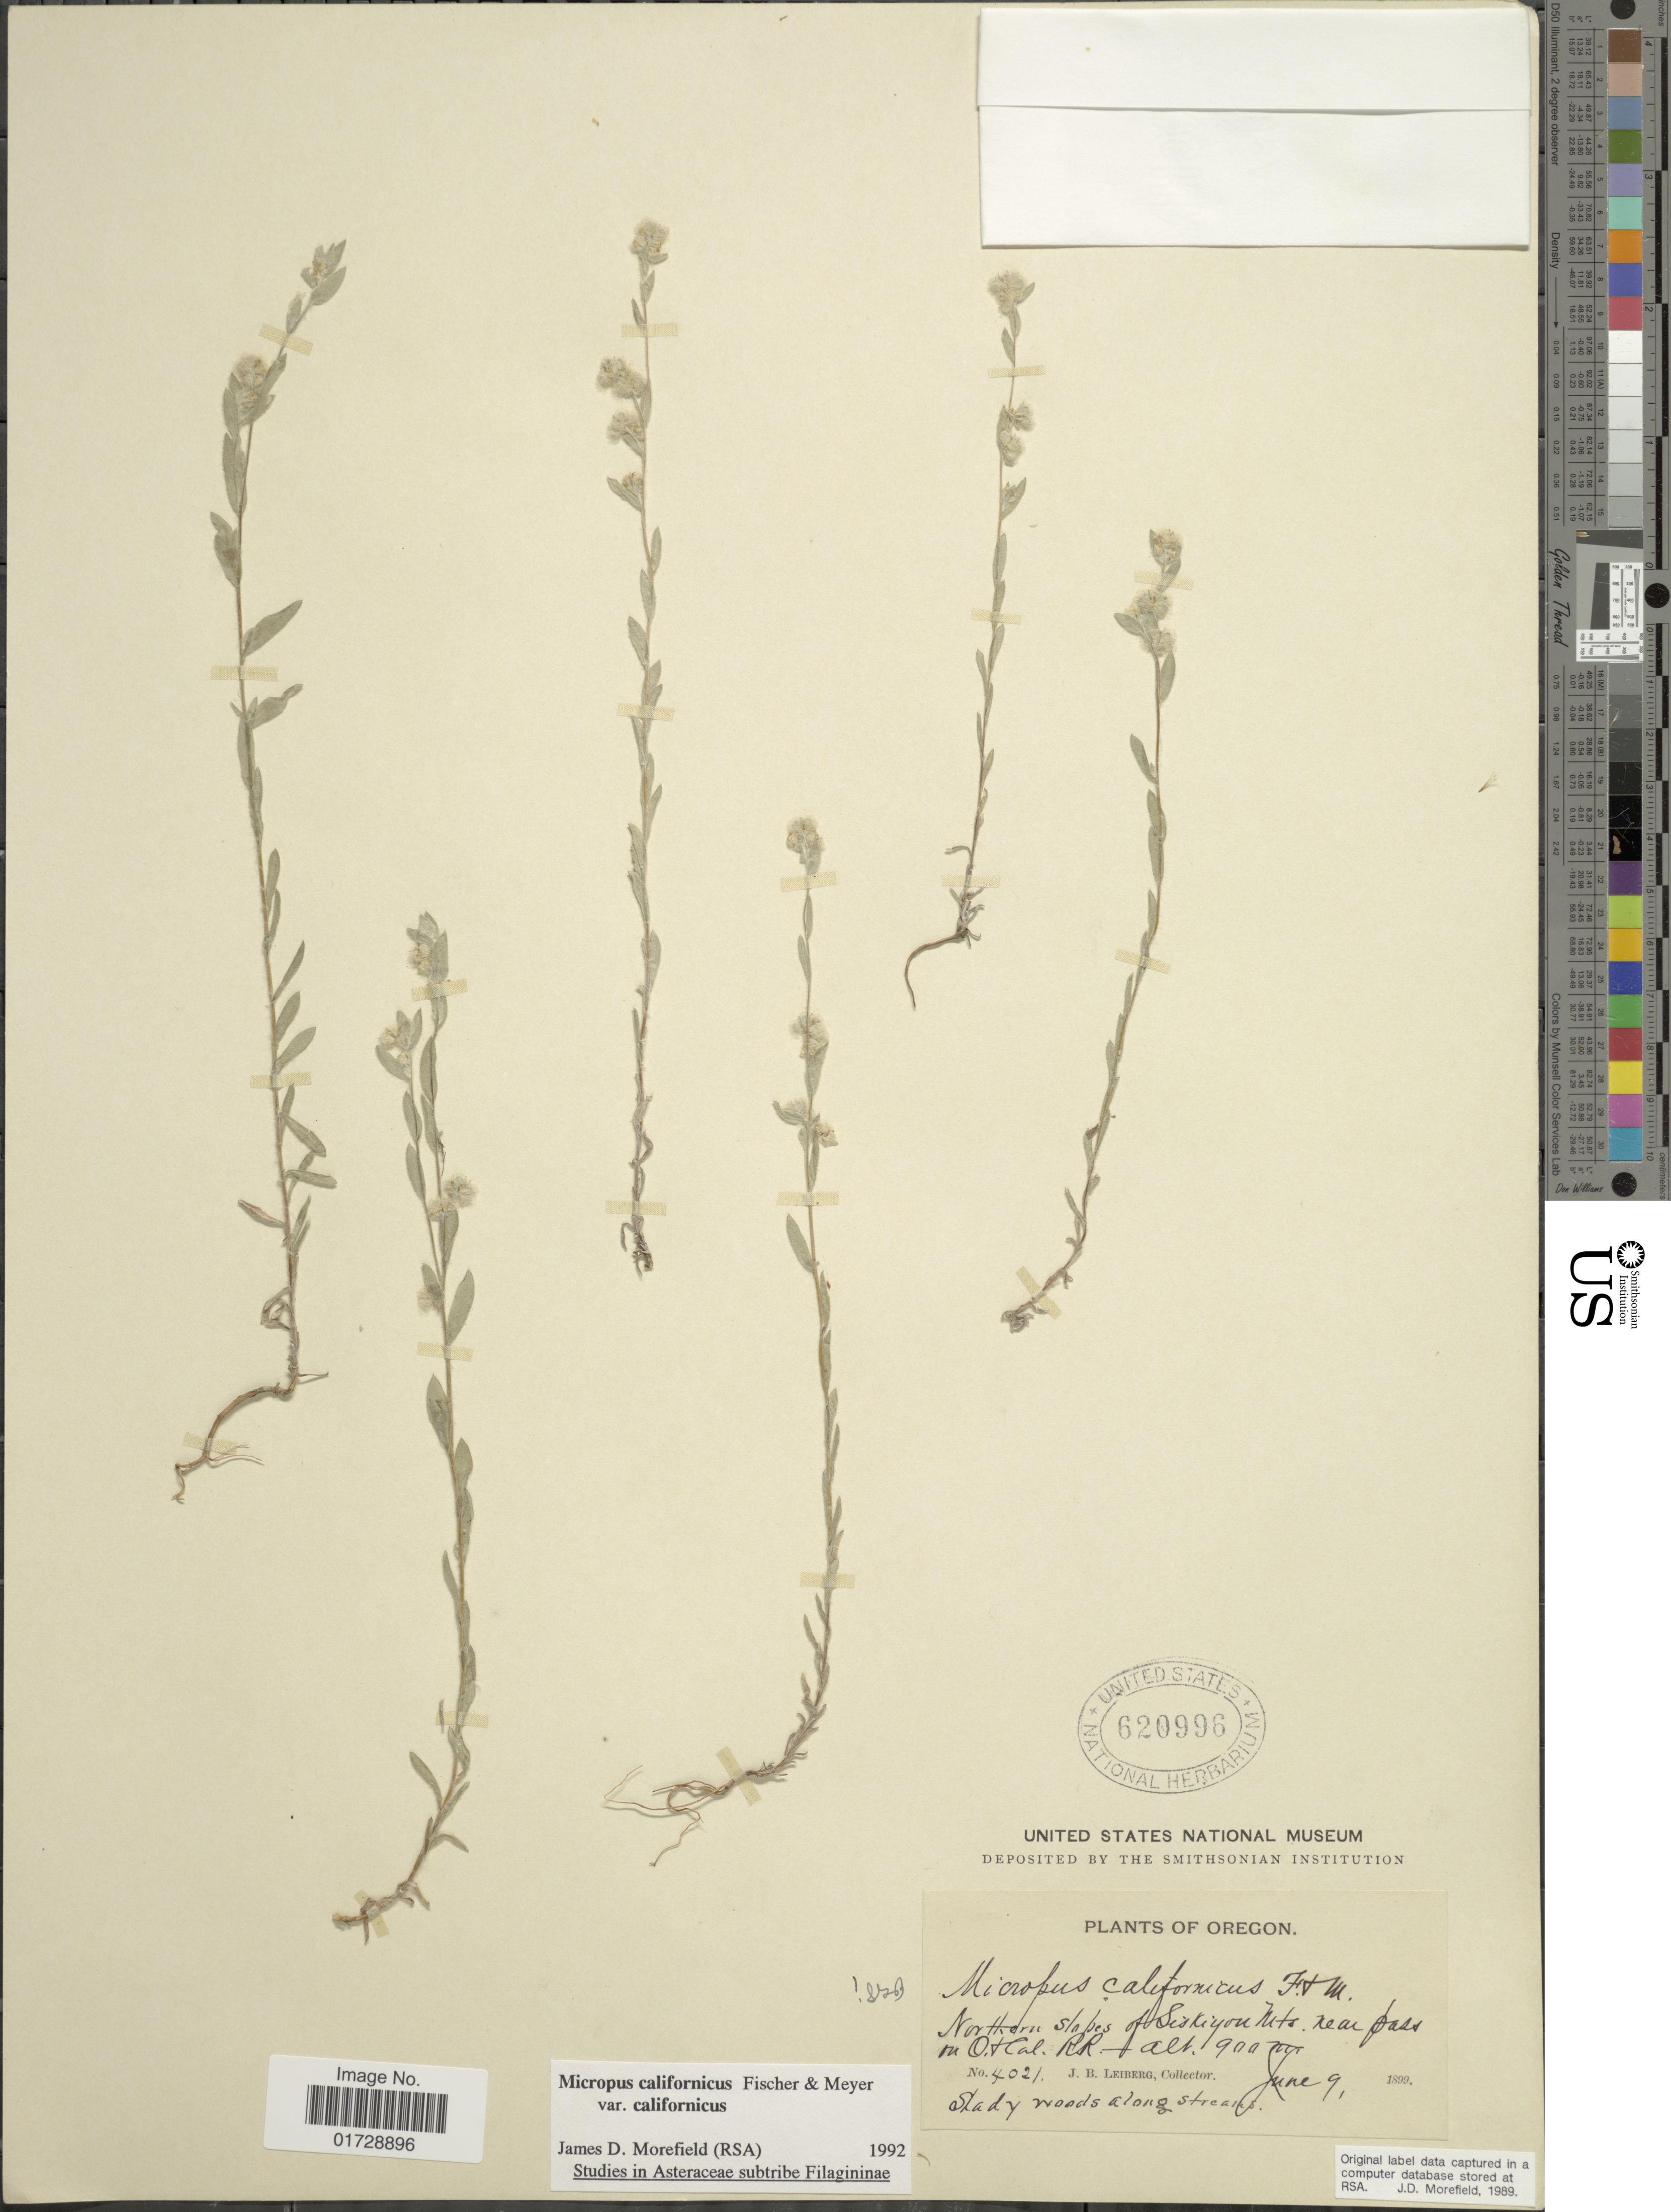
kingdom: Plantae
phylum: Tracheophyta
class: Magnoliopsida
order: Asterales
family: Asteraceae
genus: Micropus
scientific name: Micropus californicus var. californicus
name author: Fisch. & C.A. Mey.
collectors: J. B. Leiberg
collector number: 4021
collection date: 1899-06-09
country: United States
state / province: Oregon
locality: Northern slopes of Siskiyou Mts. near pass on O.T Cal. RR.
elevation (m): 1900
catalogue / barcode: US 620996